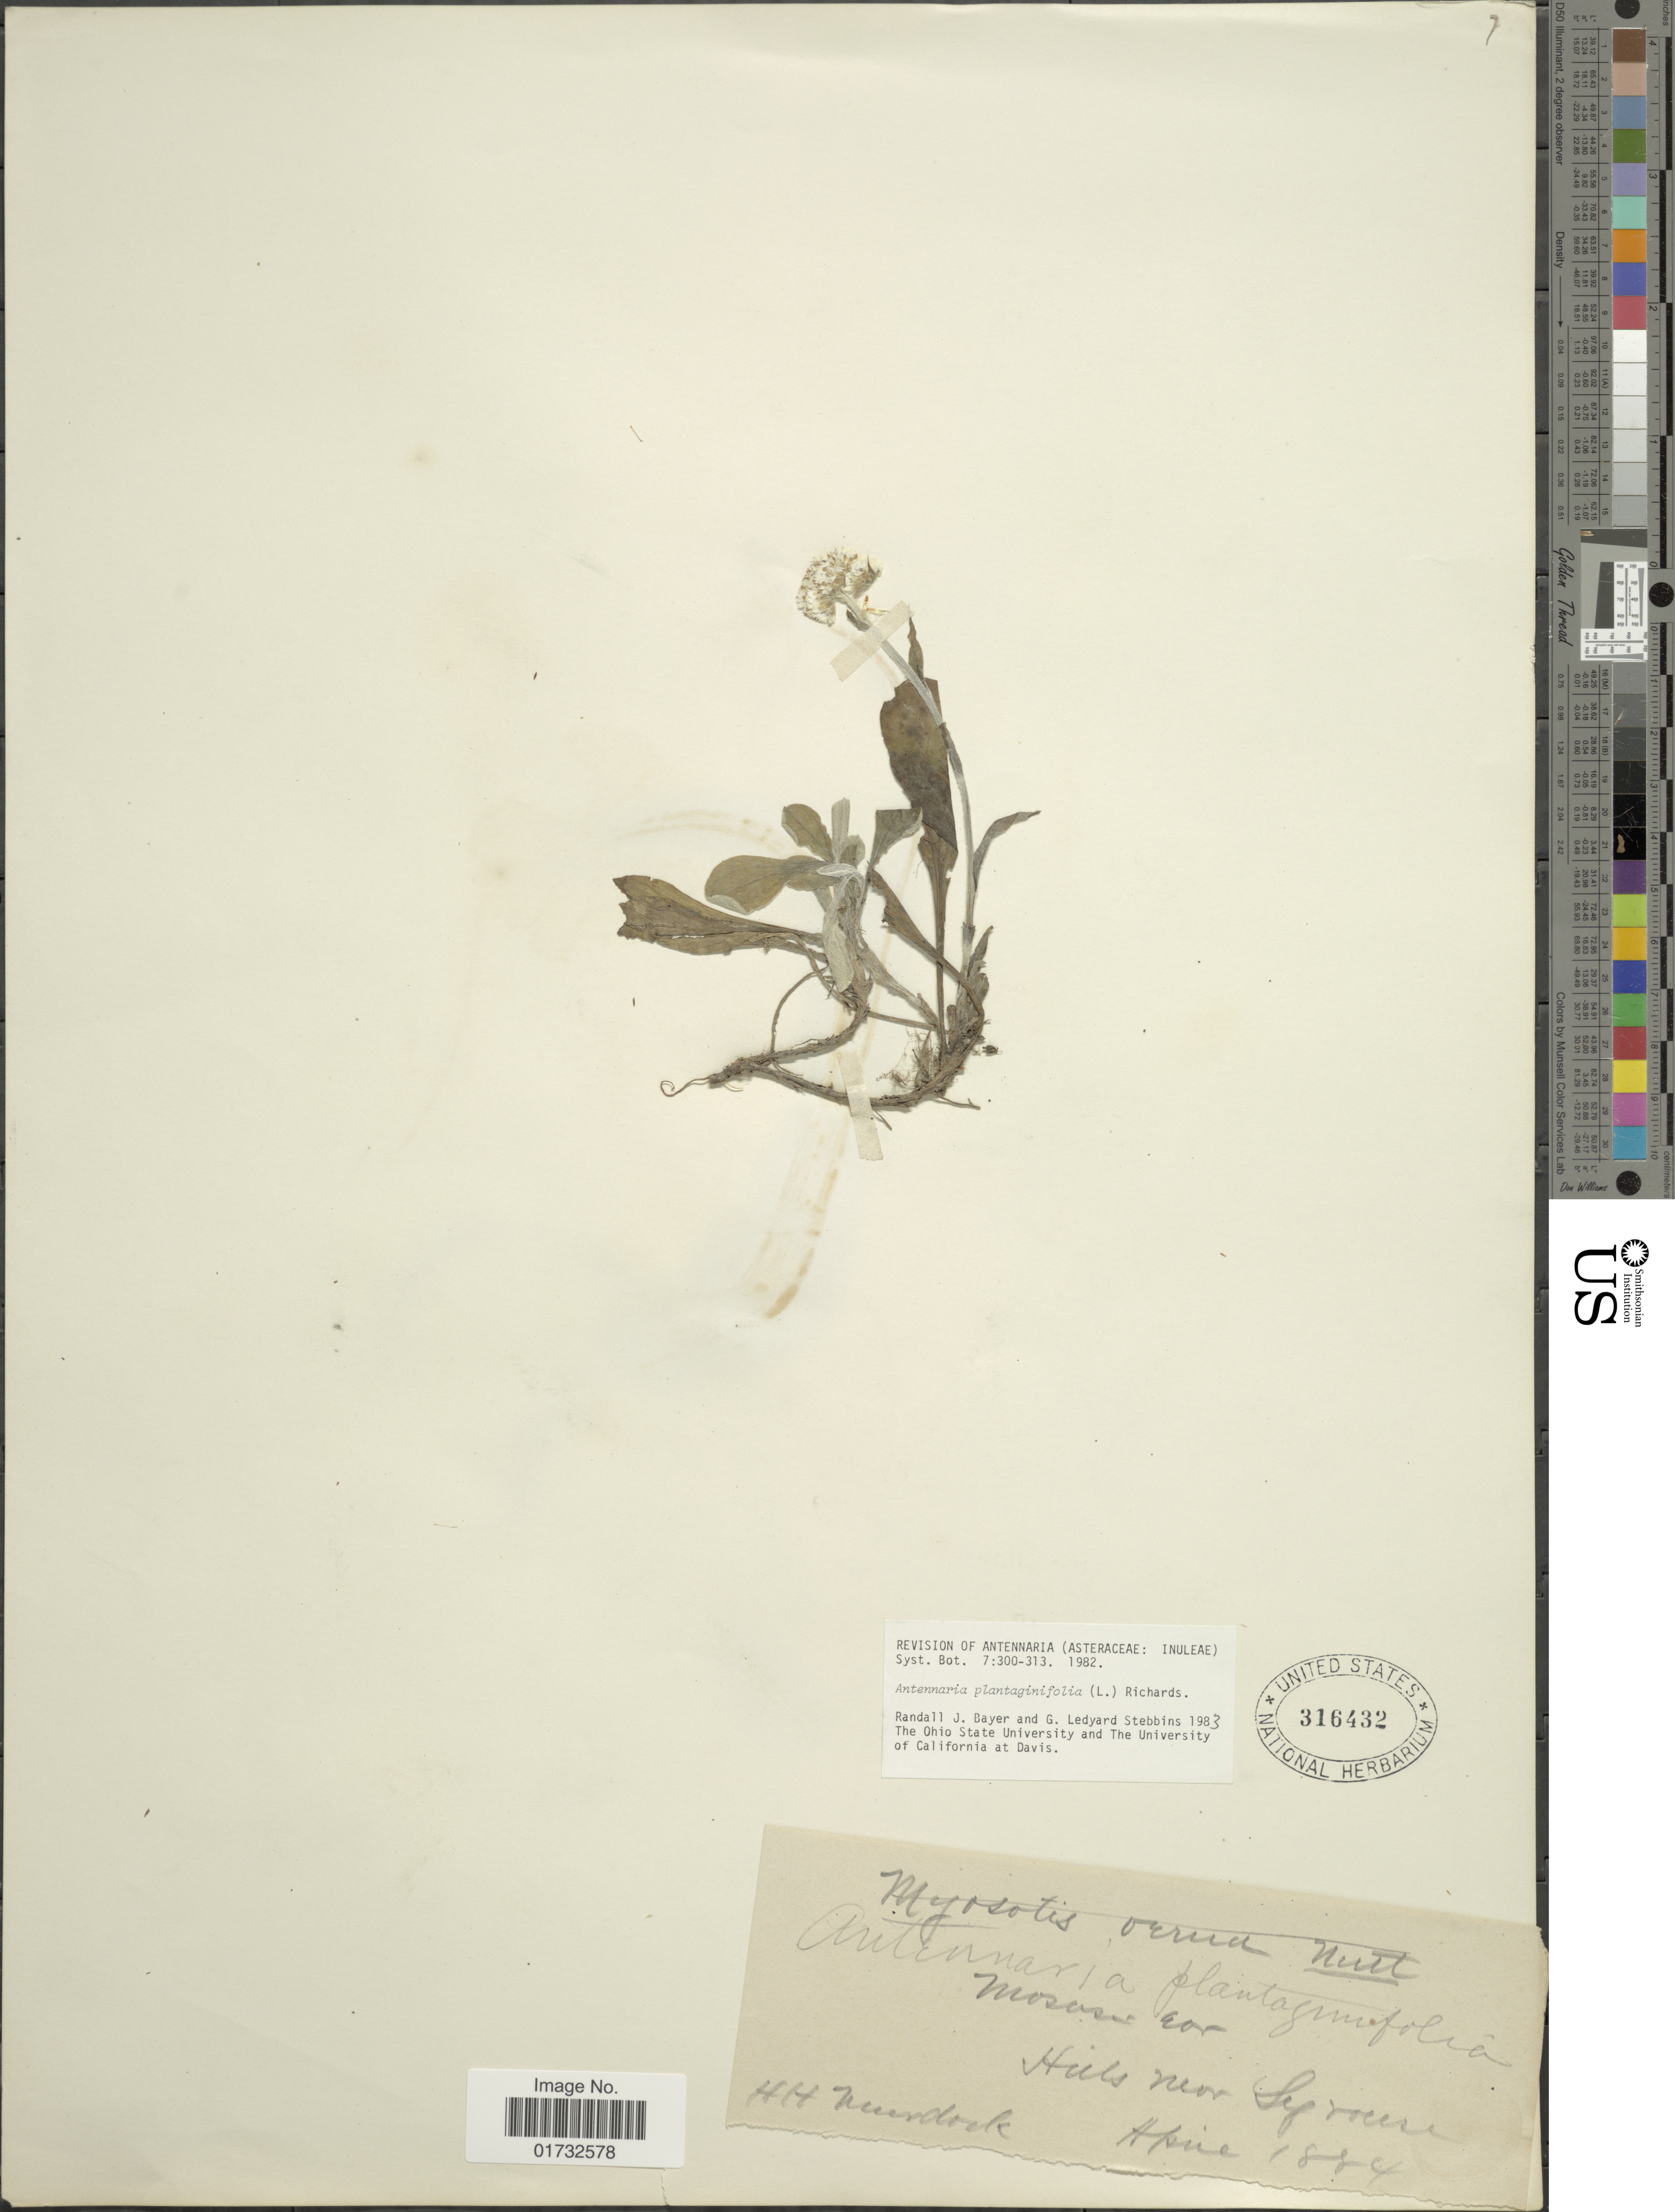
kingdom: Plantae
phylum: Tracheophyta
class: Magnoliopsida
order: Asterales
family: Asteraceae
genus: Antennaria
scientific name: Antennaria plantaginifolia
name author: (L.) Richardson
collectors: H. H. Murdock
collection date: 1884-04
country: United States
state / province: New York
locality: Hills near Seymour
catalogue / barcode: US 316432